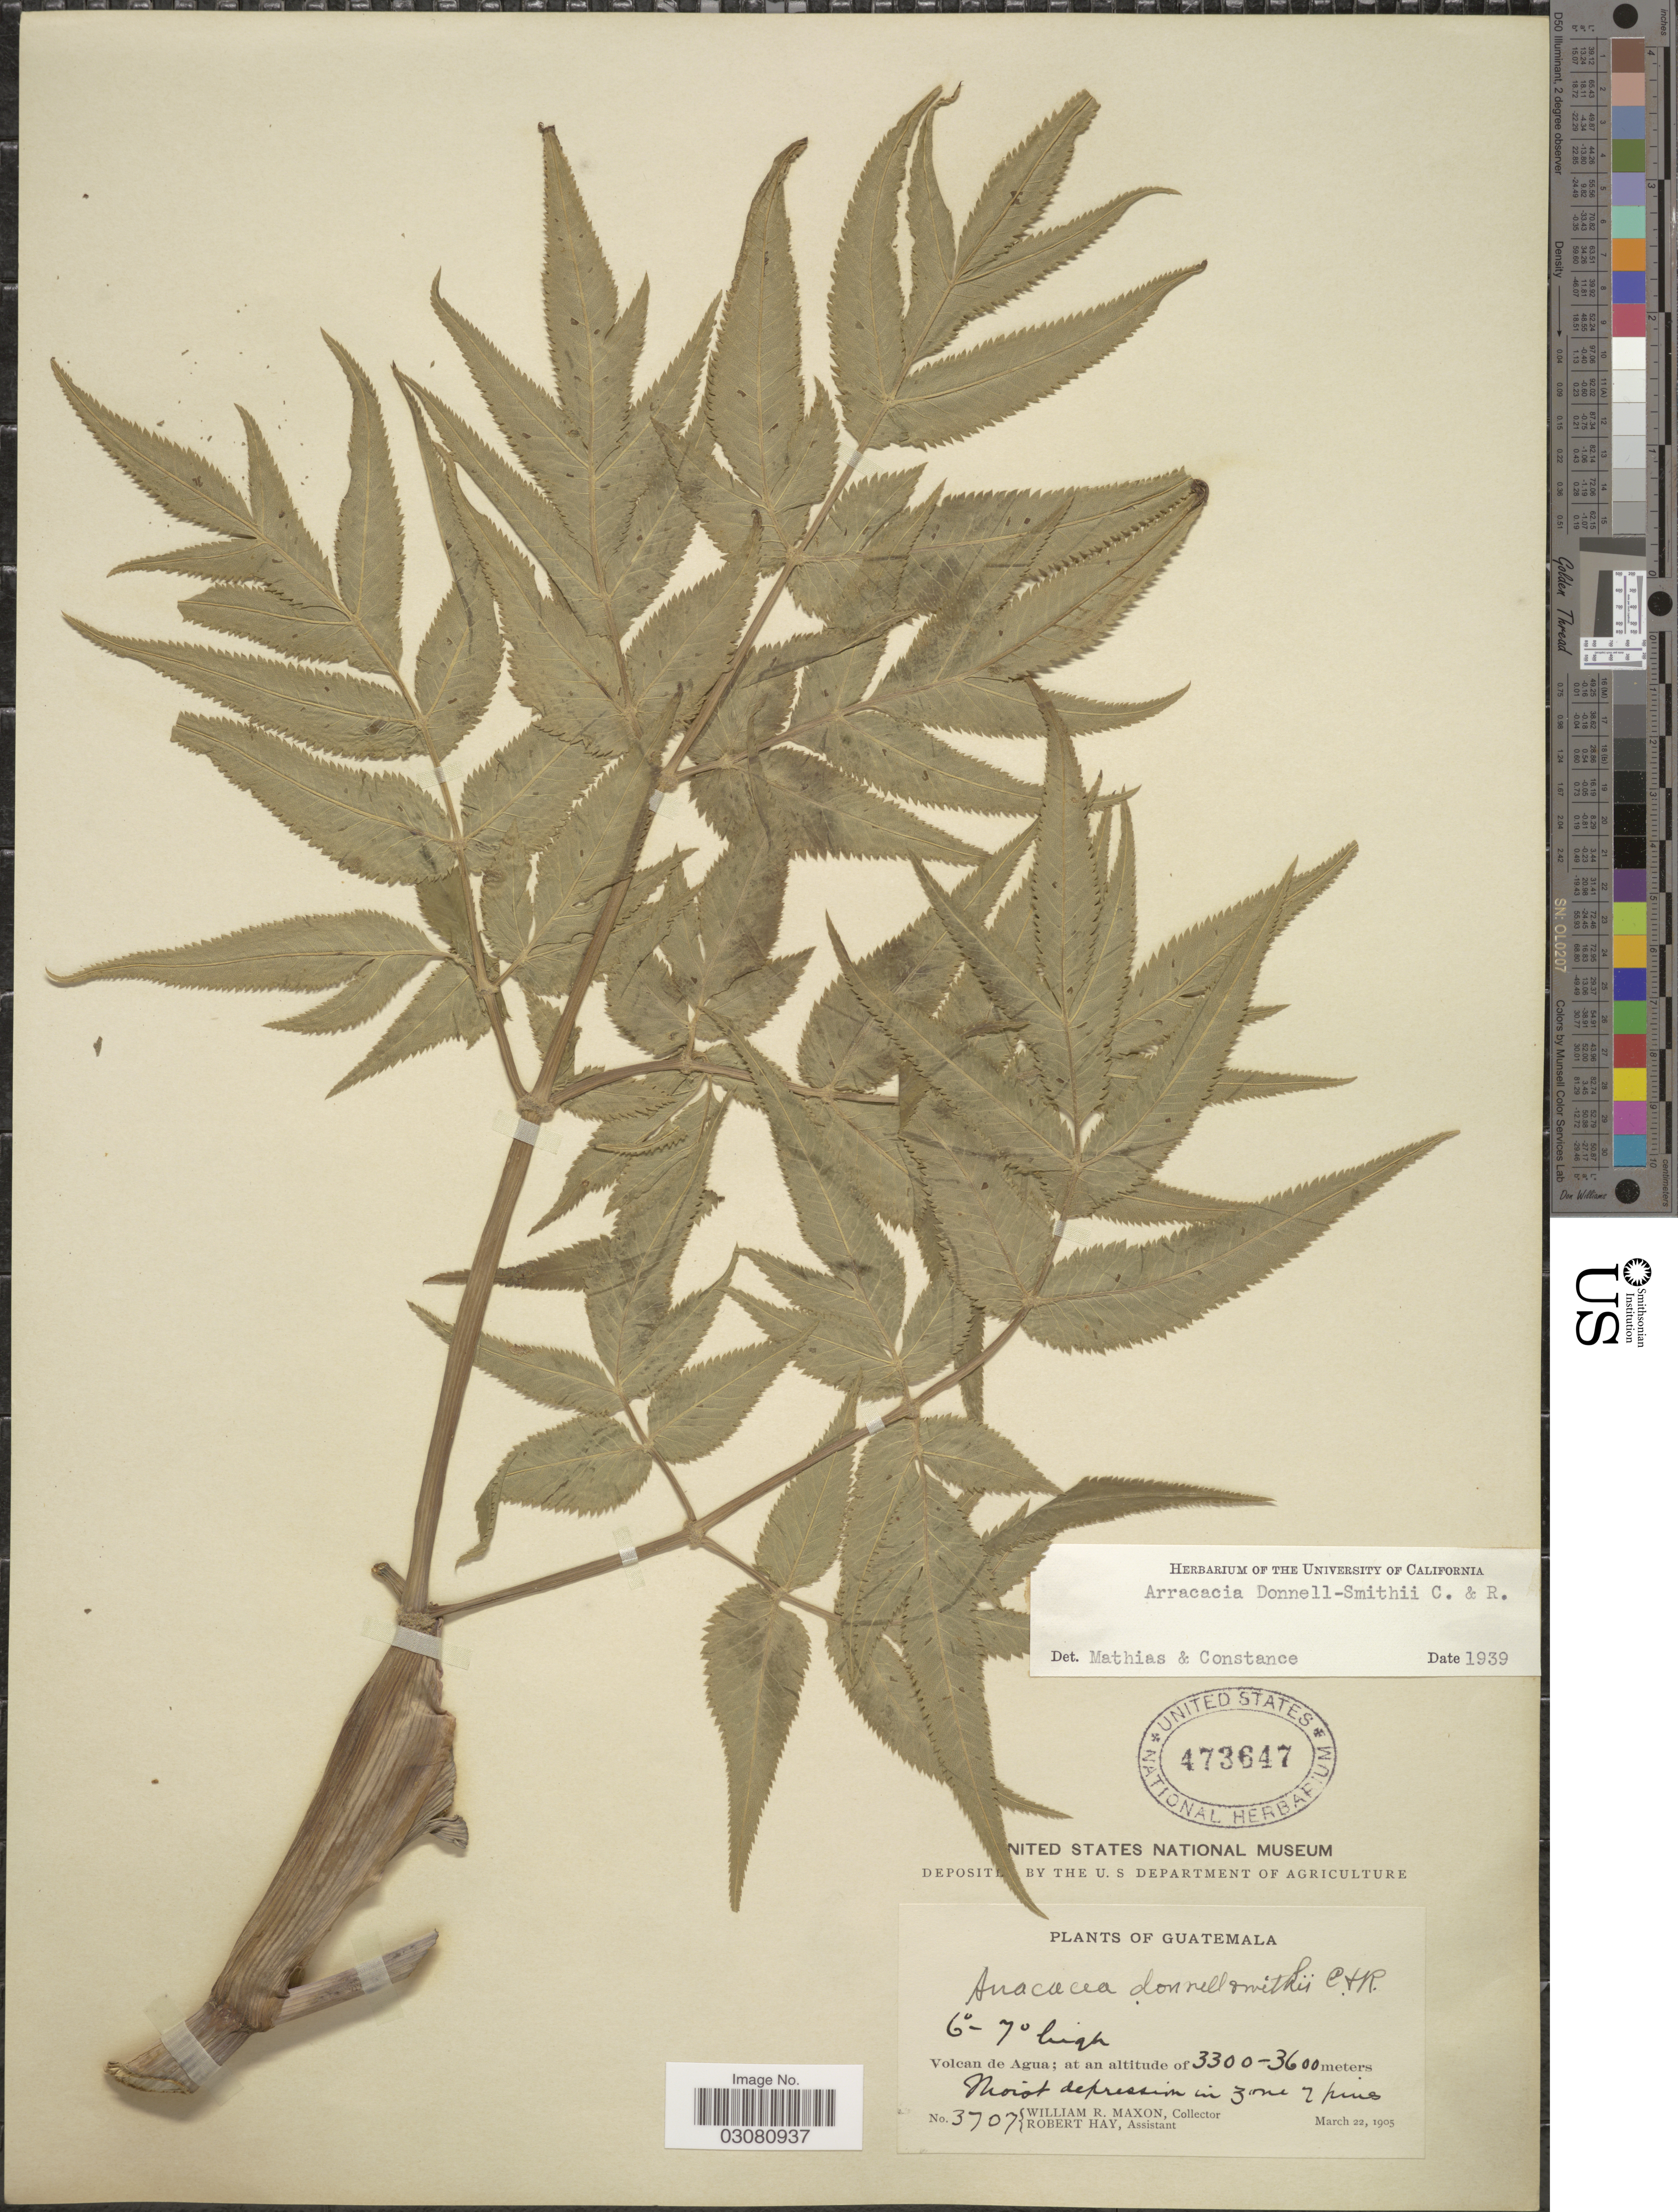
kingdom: Plantae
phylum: Tracheophyta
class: Magnoliopsida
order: Apiales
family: Apiaceae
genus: Arracacia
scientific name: Arracacia donnell-smithii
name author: J.M. Coult. & Rose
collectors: W. R. Maxon & R. Hay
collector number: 3707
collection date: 1905-03-22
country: Guatemala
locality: Volcan de Agua.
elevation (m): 3300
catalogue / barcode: US 473647